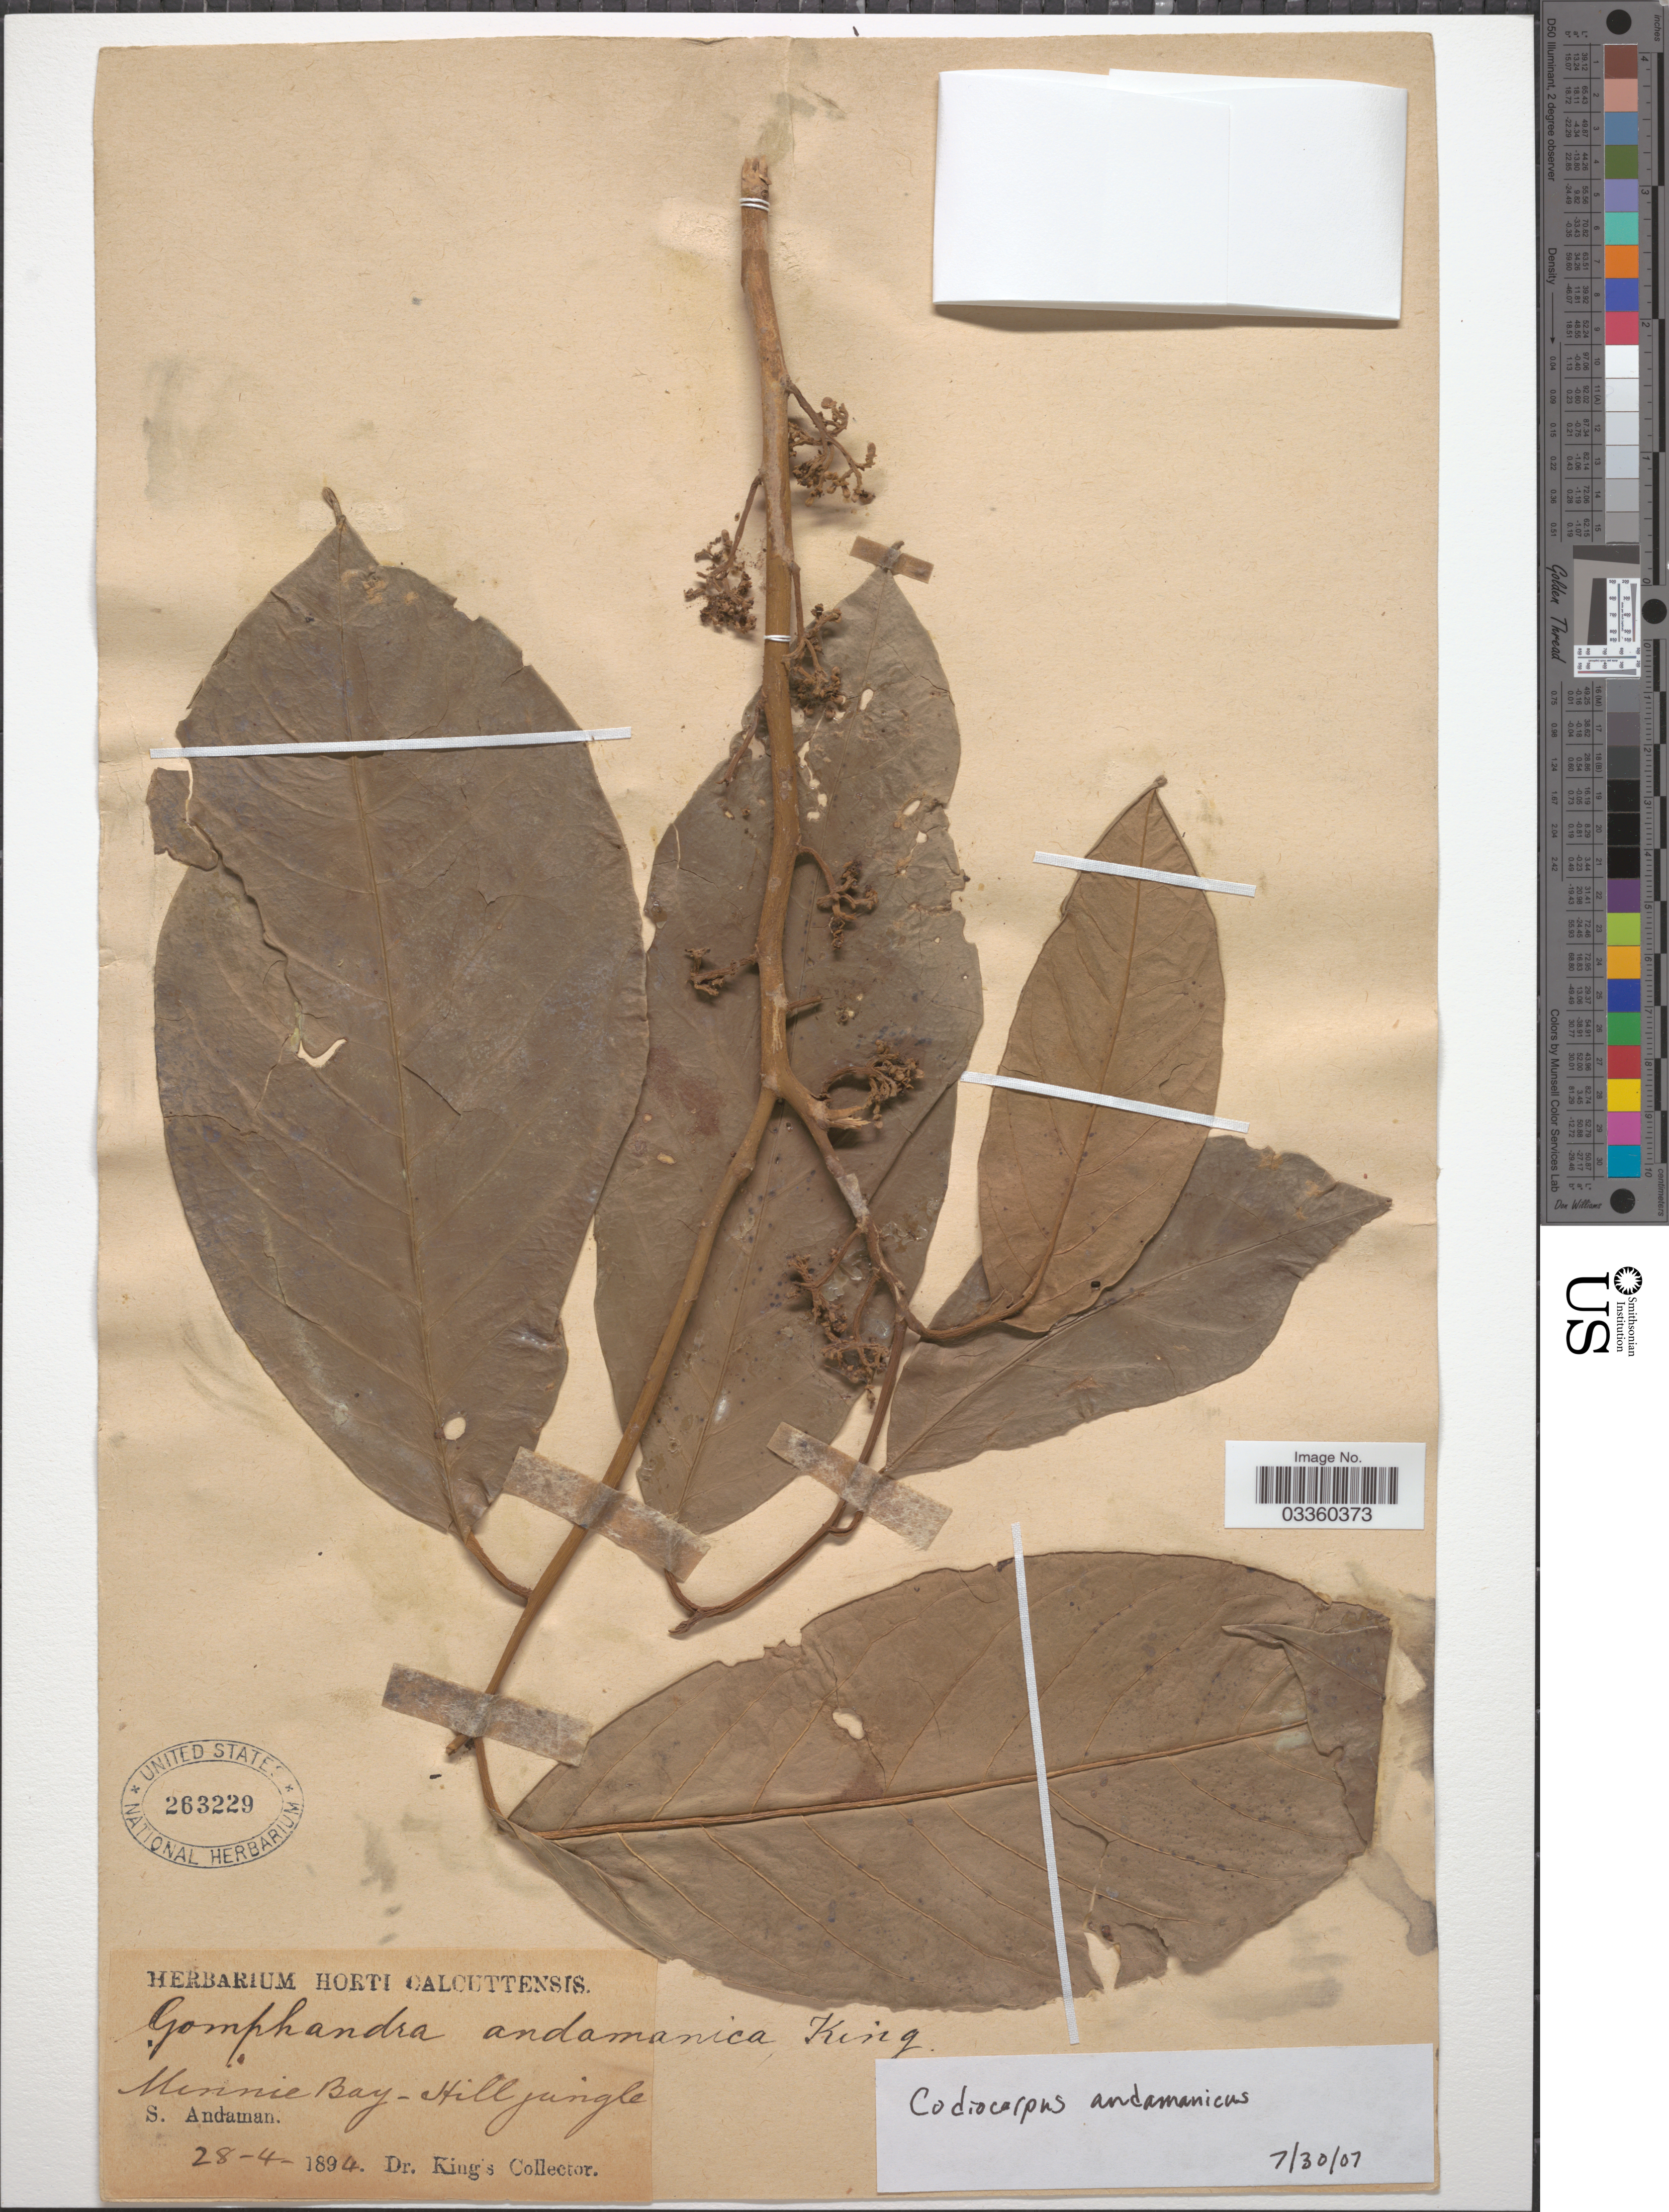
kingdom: Plantae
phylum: Tracheophyta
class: Magnoliopsida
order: Cardiopteridales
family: Stemonuraceae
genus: Codiocarpus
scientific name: Codiocarpus andamanicus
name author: (Kurz) R.A. Howard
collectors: Dr. King's collector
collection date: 1894-04-28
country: India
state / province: Andaman and Nicobar Islands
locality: Minnie Bay - Hill jungle. S. Andaman.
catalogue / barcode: US 263229